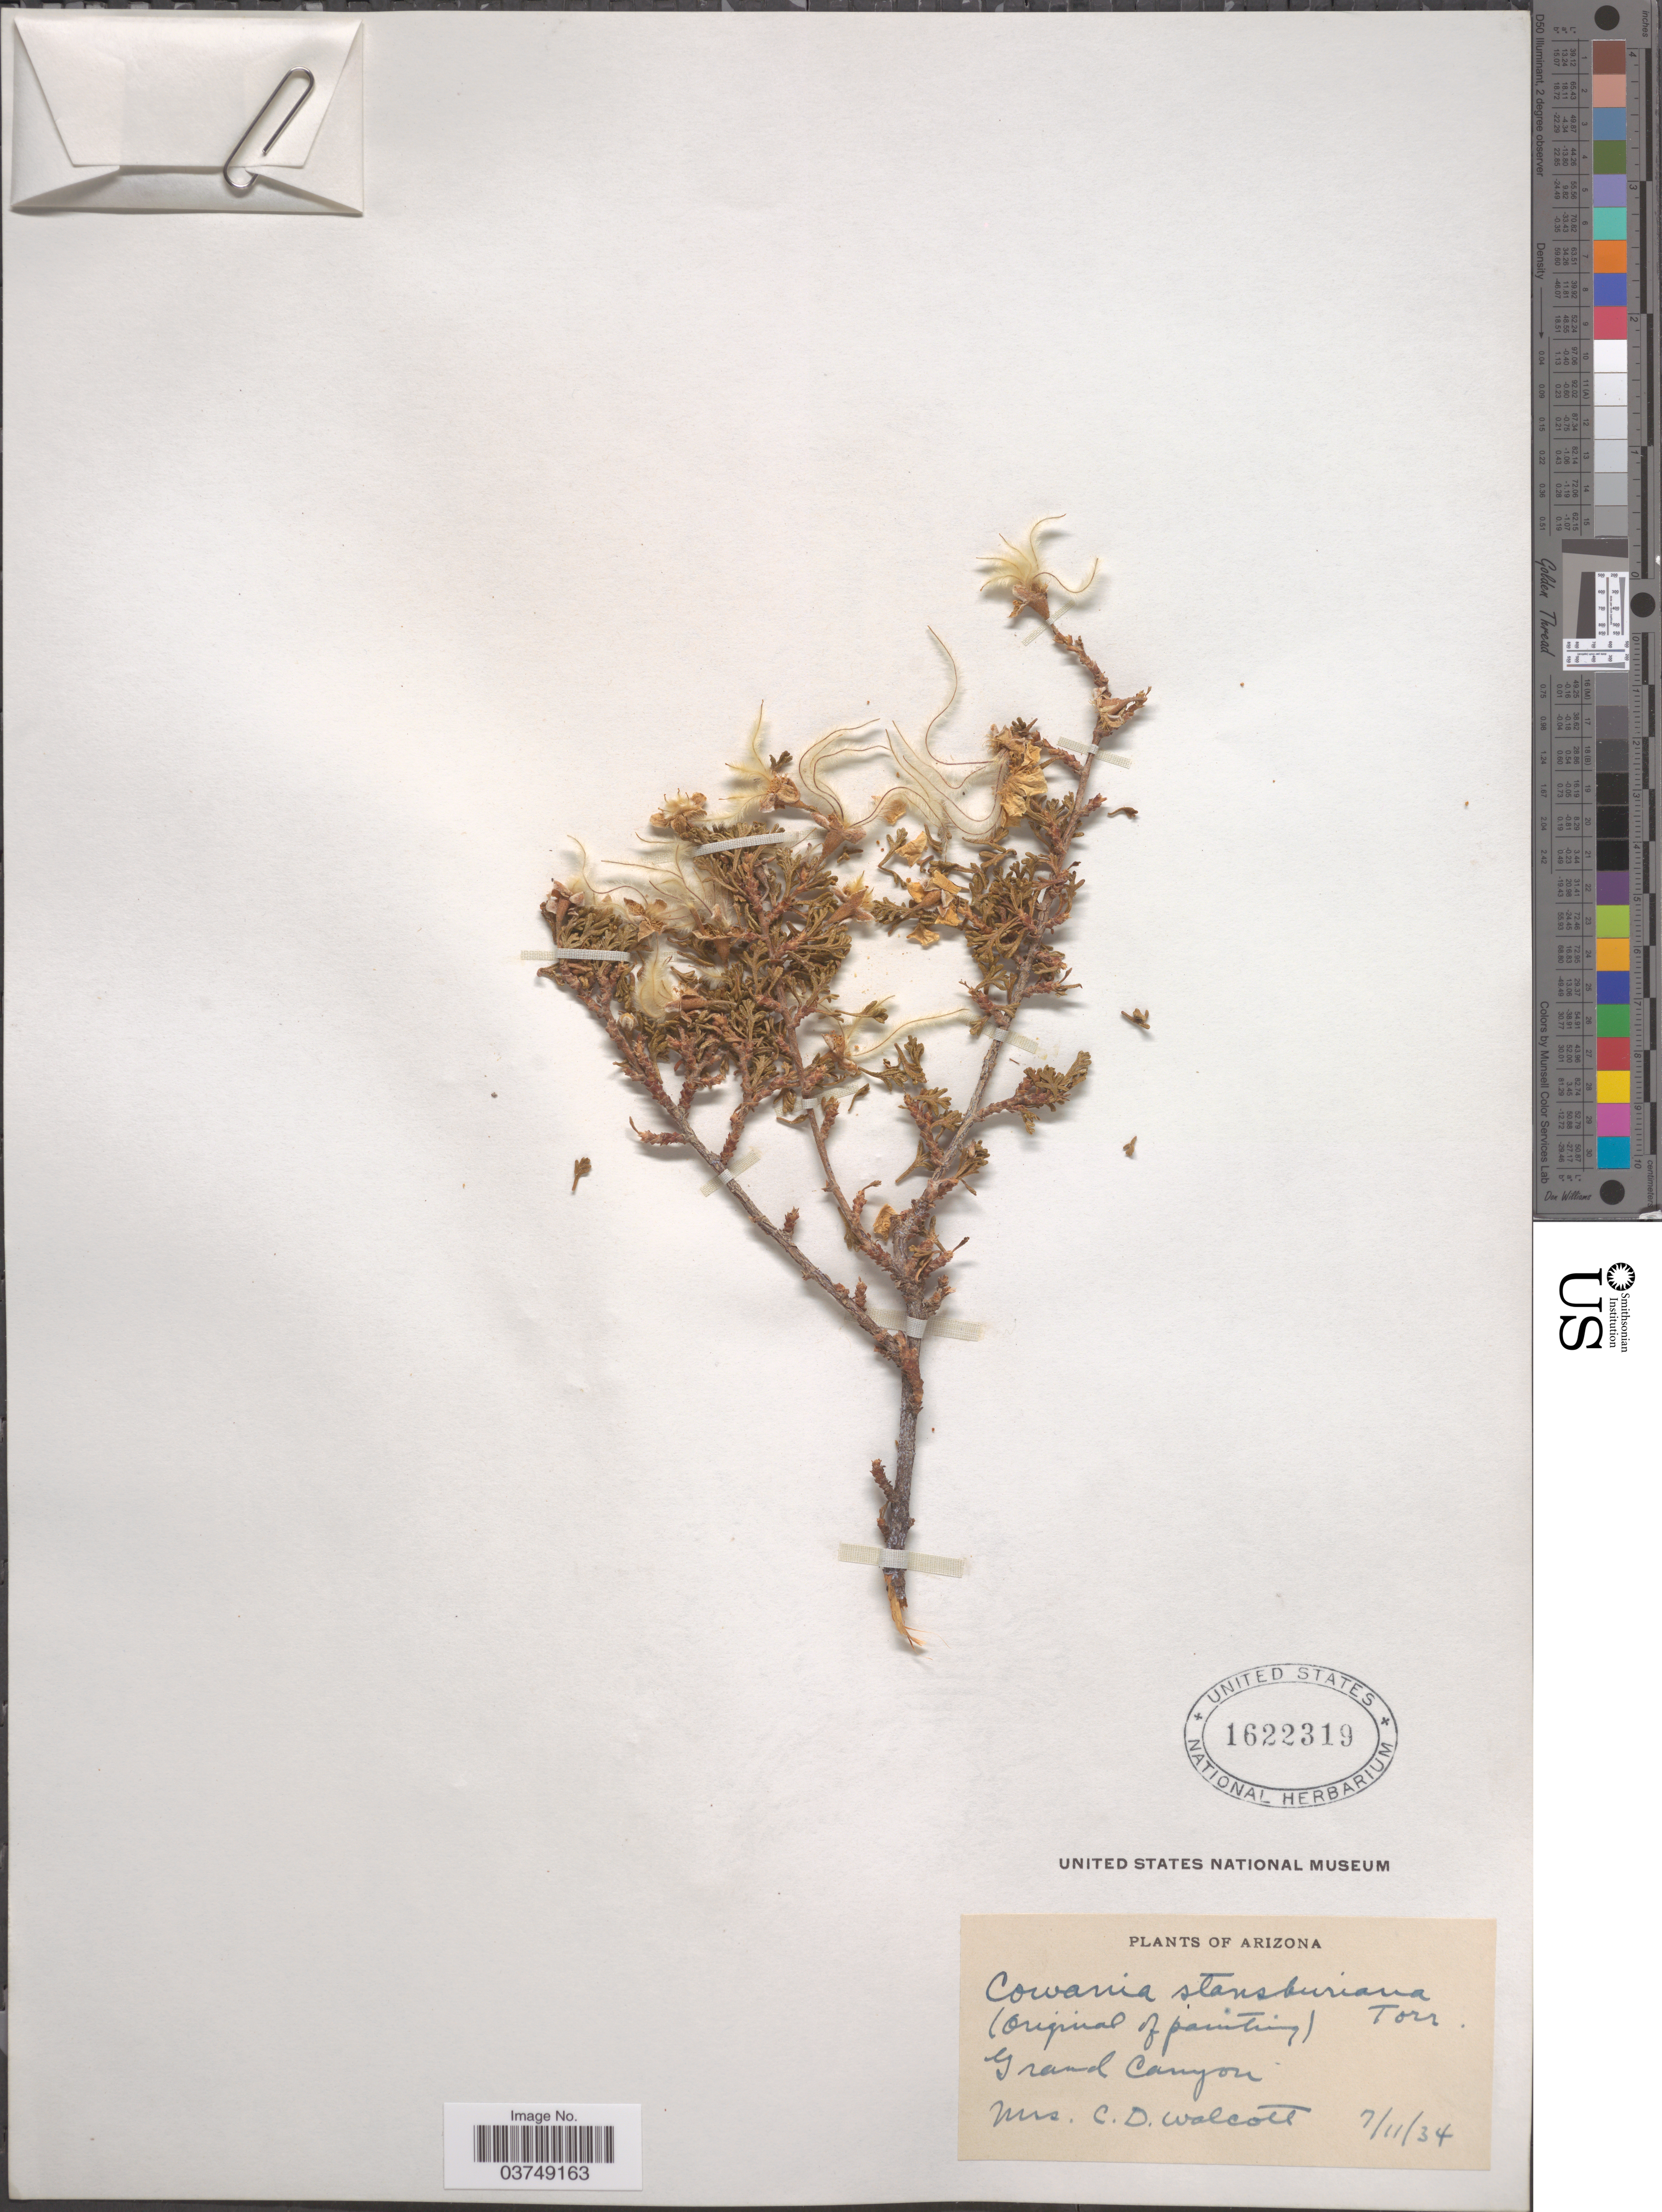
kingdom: Plantae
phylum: Tracheophyta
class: Magnoliopsida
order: Rosales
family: Rosaceae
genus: Purshia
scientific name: Purshia stansburyana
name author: (Torr.) Henrickson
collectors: C. Walcott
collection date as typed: Transcribed d/m/y: 11/7/34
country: United States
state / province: Arizona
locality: Grand Canyon.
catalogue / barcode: US 1622319